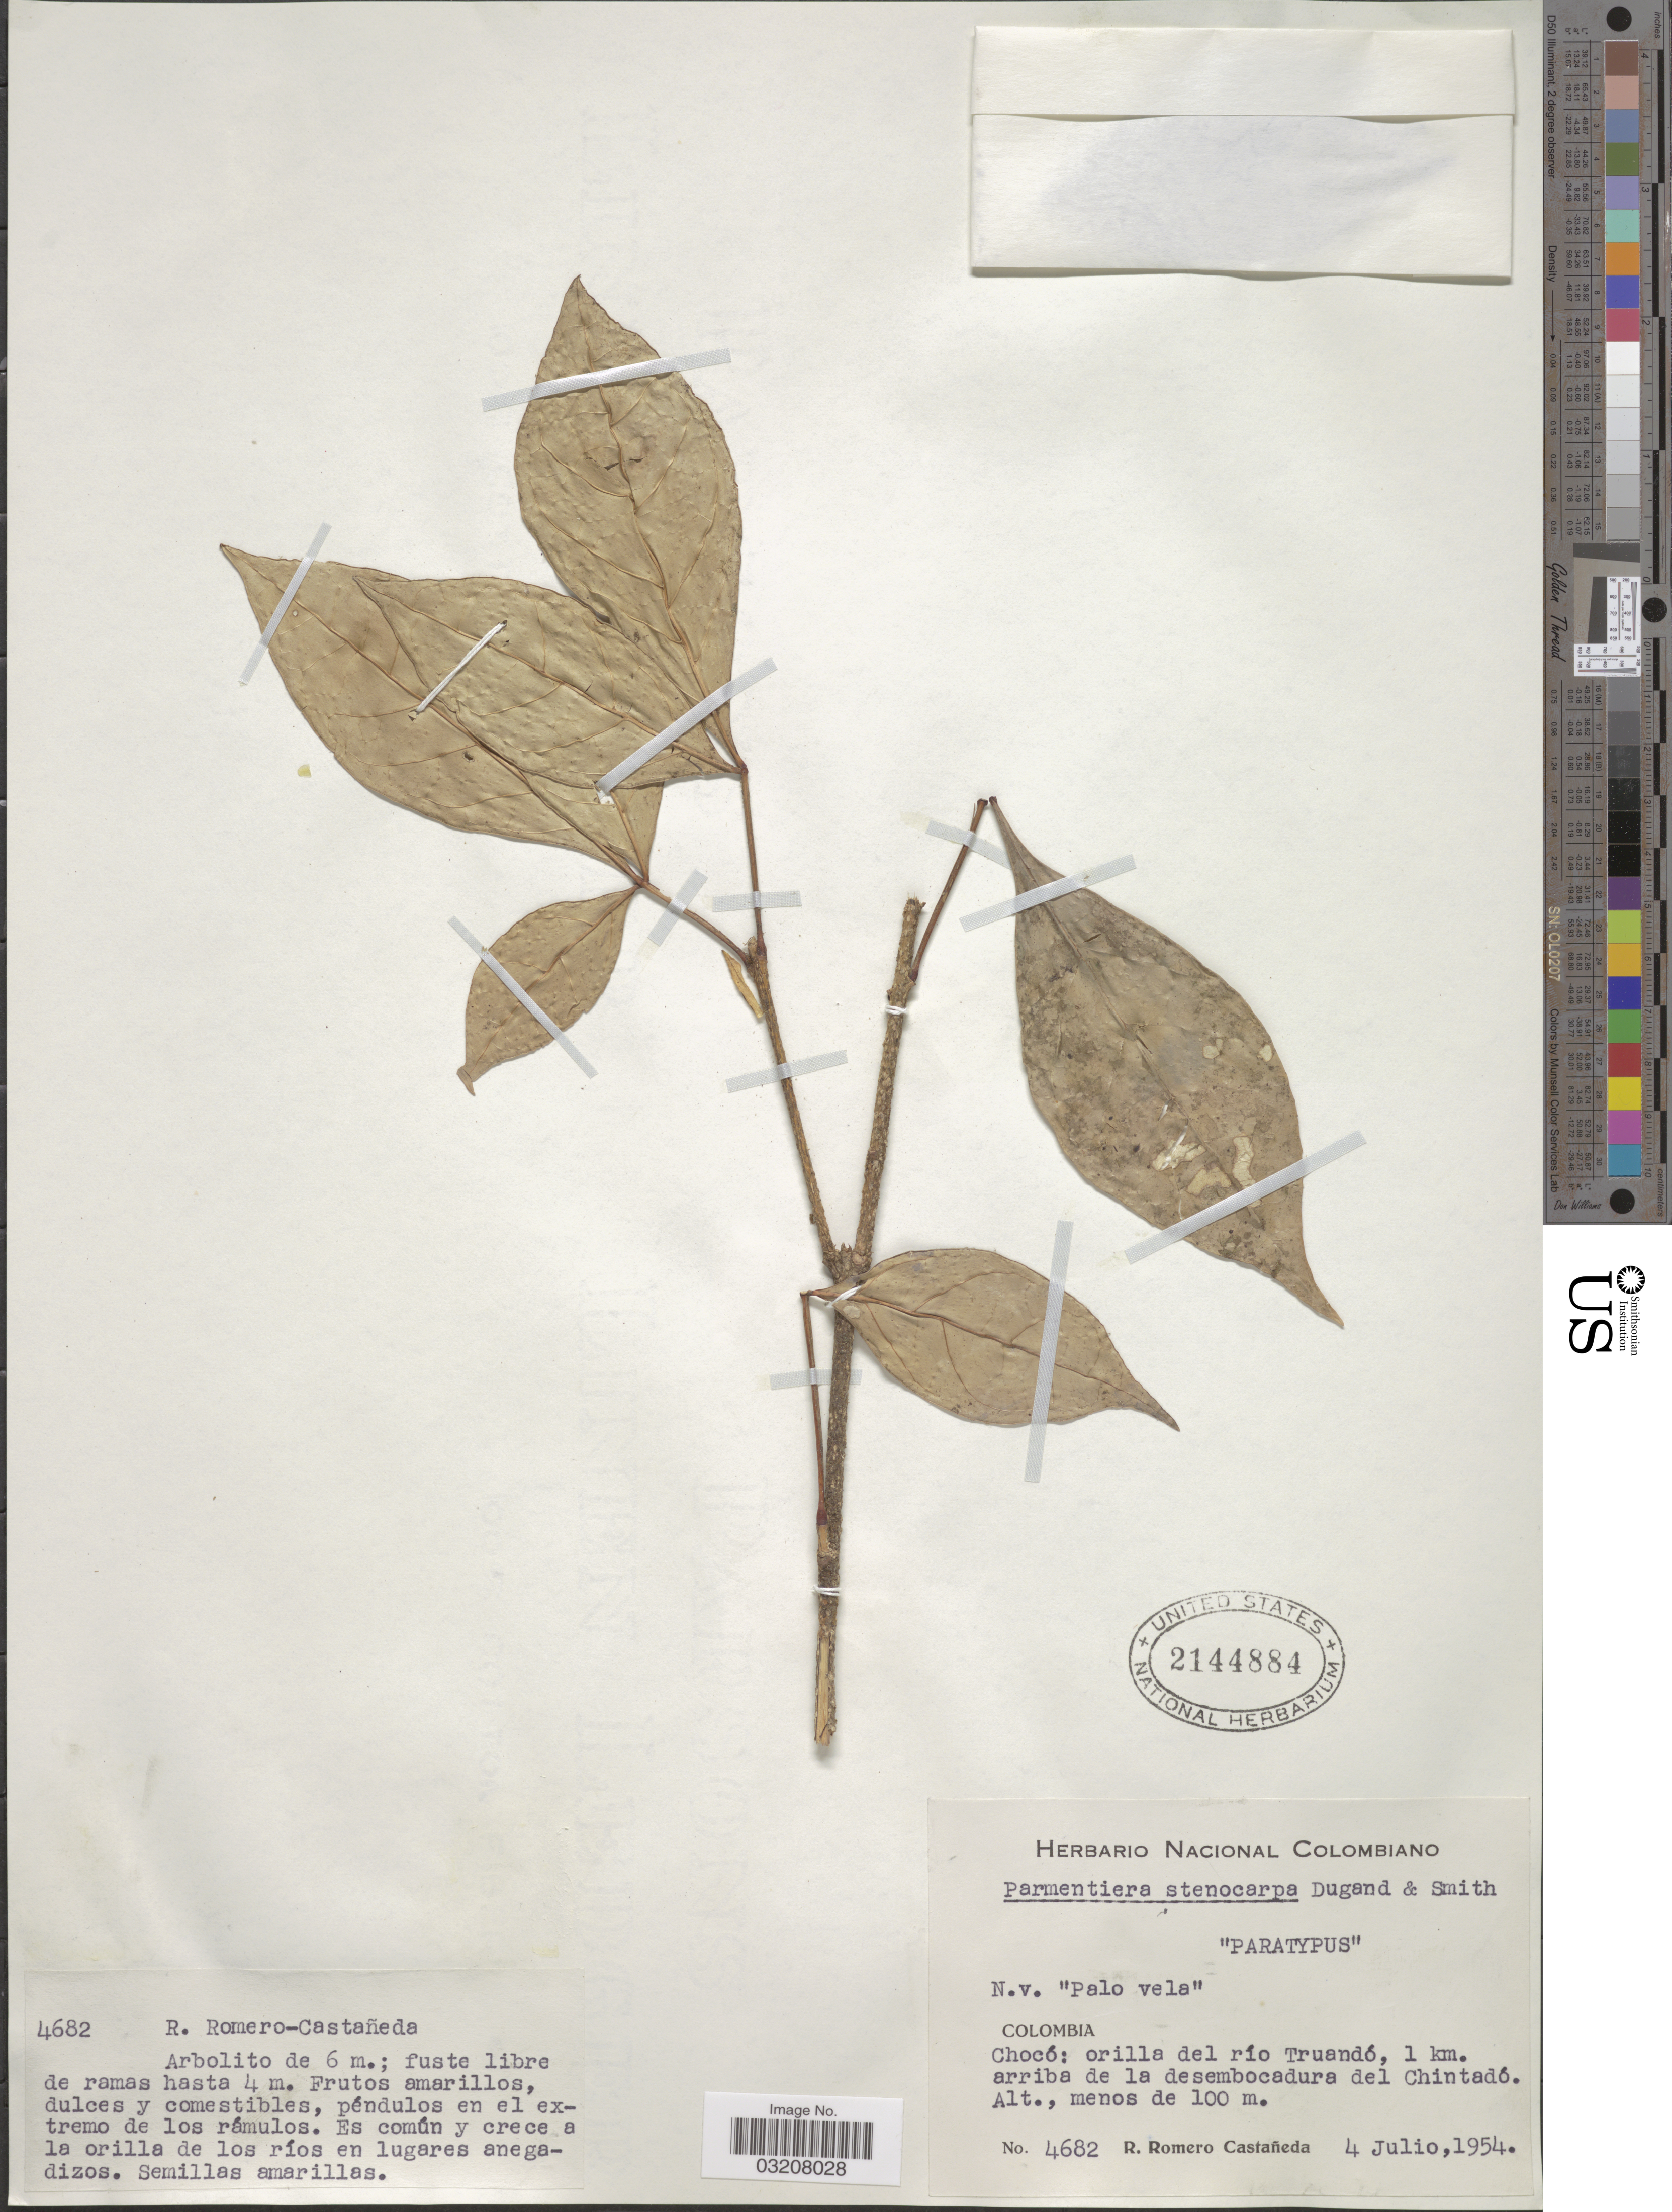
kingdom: Plantae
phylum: Tracheophyta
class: Magnoliopsida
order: Lamiales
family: Bignoniaceae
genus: Parmentiera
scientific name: Parmentiera stenocarpa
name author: Dugand G. & L.B. Sm.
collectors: R. Romero Castañeda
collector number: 4682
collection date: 1954-07-04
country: Colombia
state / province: Chocó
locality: Orilla del río Truandó, 1 km. arriba de la desembocadura del Chintadó.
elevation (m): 100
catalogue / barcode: US 2144884